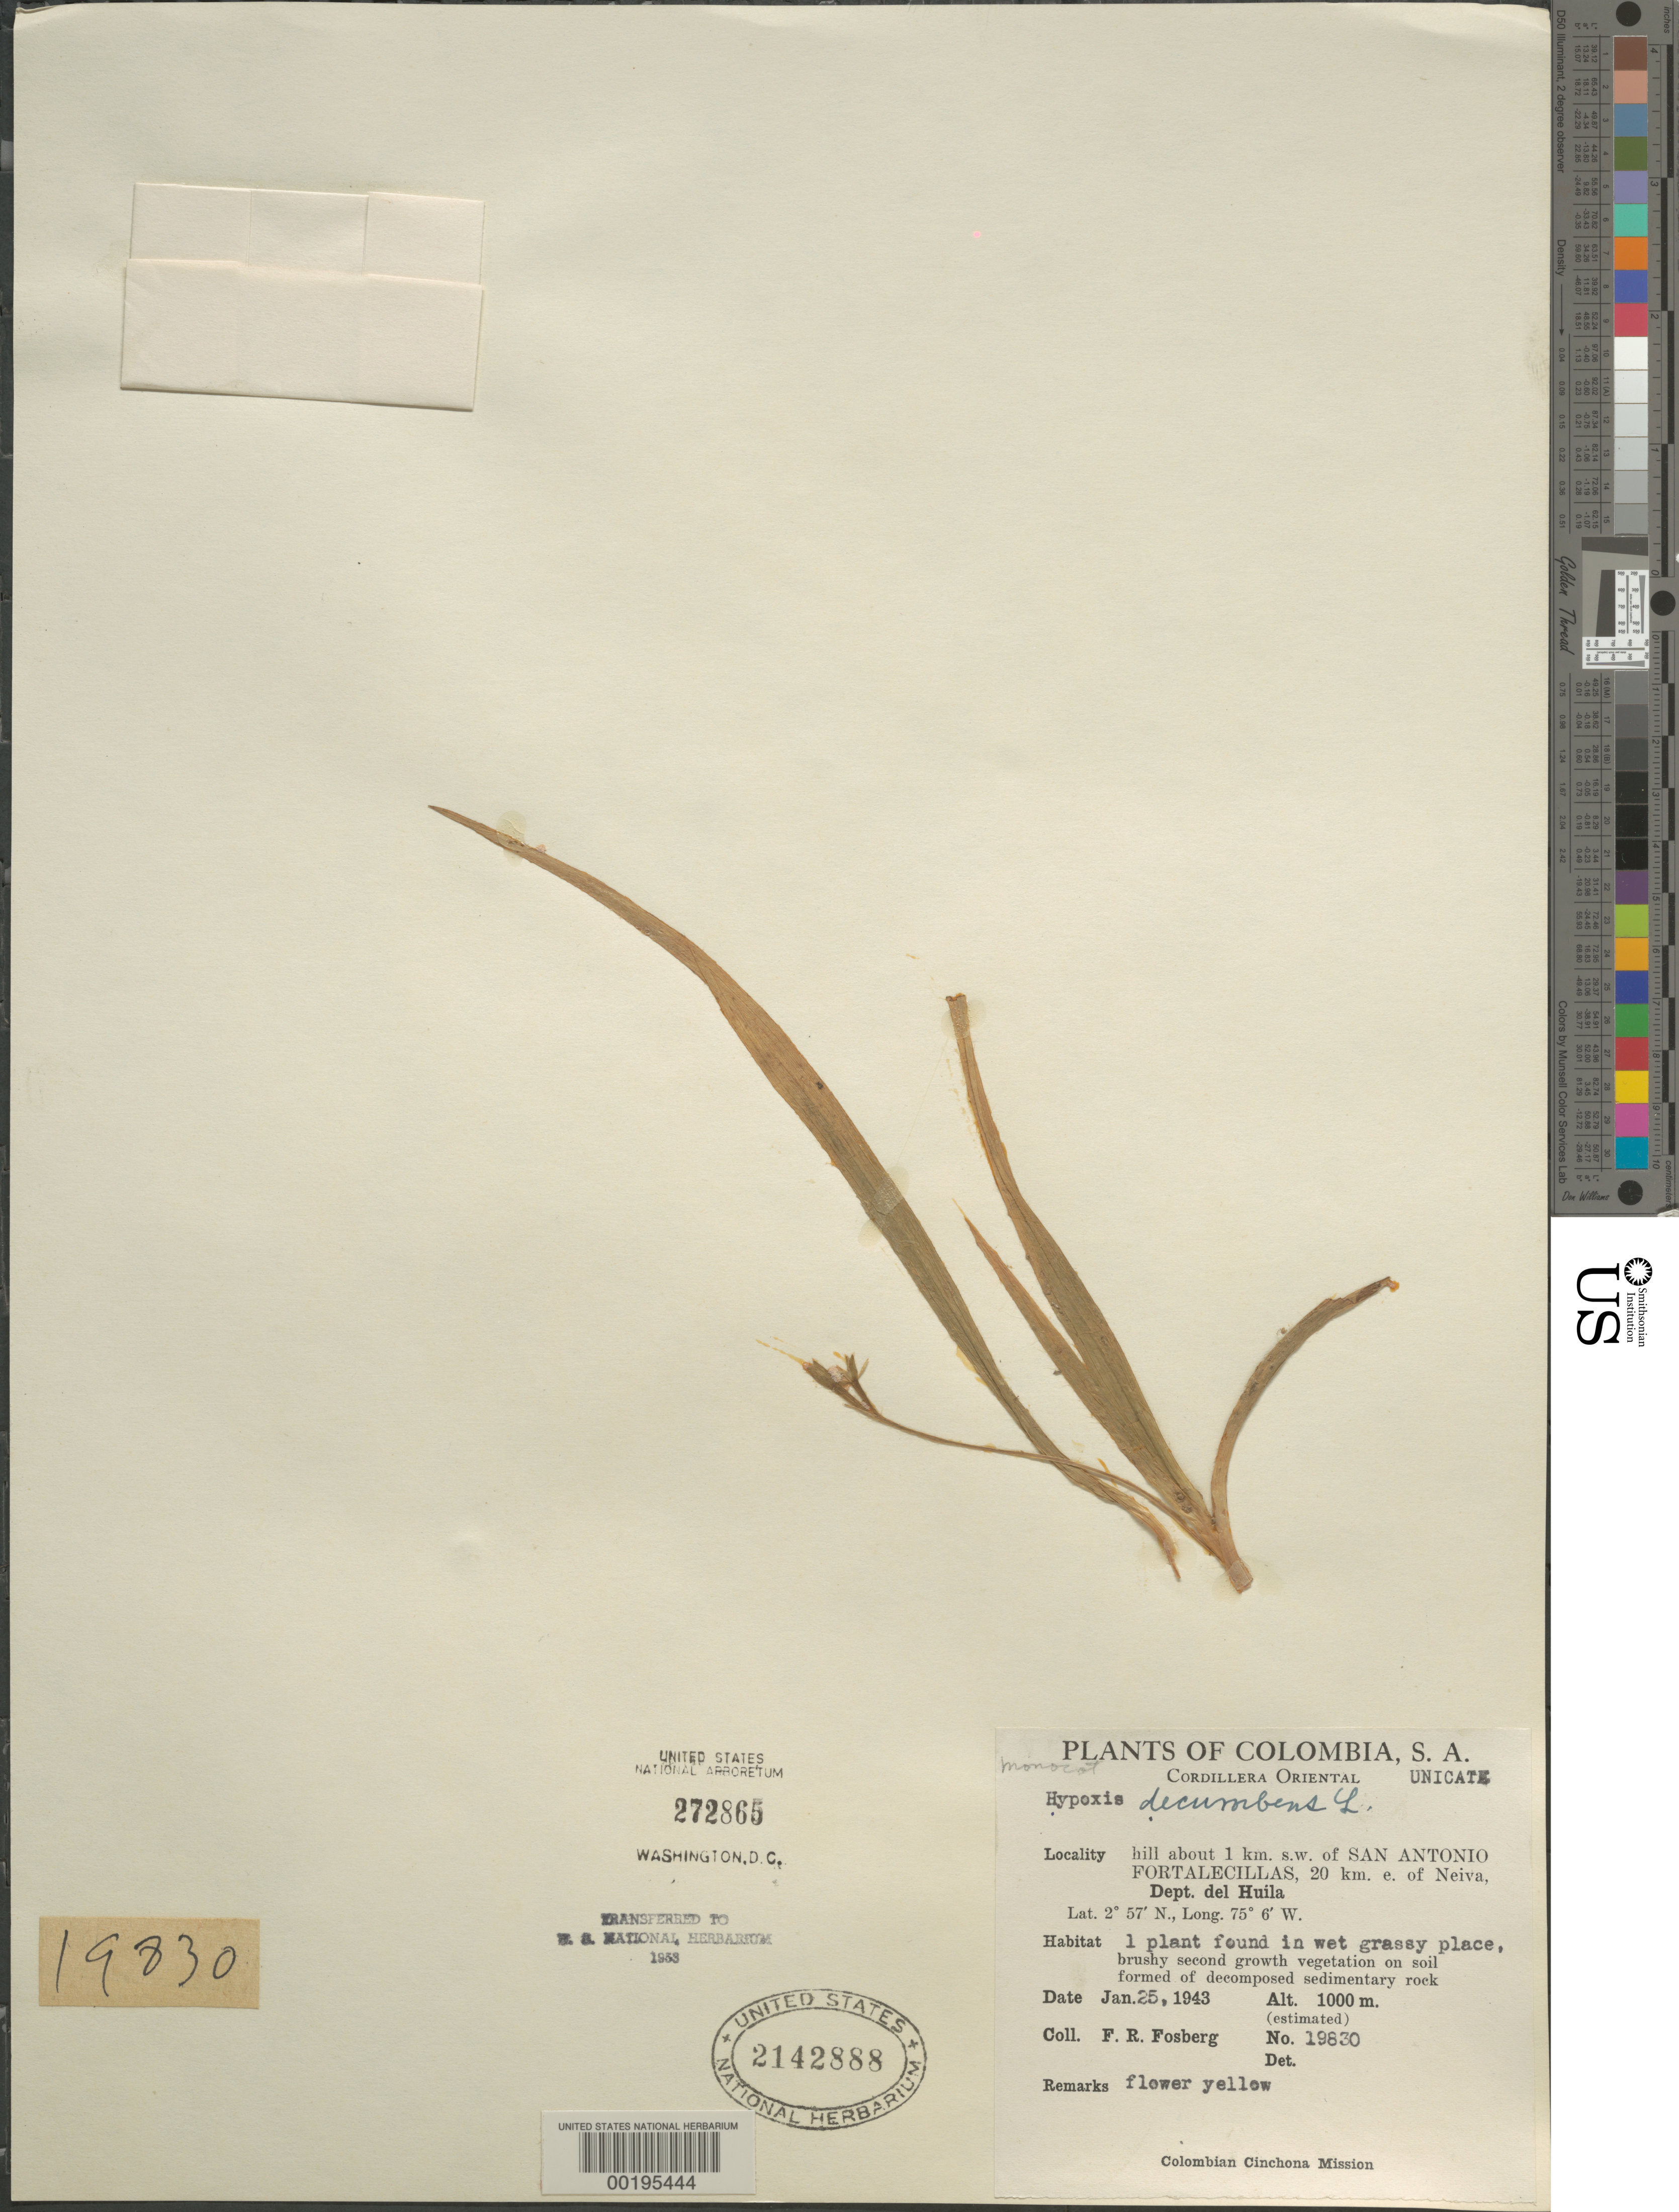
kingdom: Plantae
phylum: Tracheophyta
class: Liliopsida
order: Asparagales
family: Hypoxidaceae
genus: Hypoxis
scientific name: Hypoxis decumbens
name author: L.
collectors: F. R. Fosberg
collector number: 19830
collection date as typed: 25 Jan 1943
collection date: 1943-01-25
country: Colombia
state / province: Huila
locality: Hill ca 1 km SW of San Antonia Fortalecillas, 20 km E of Neiva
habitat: Wet grassy place; brushy second growth vegetation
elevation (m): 1000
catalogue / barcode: US 2142888